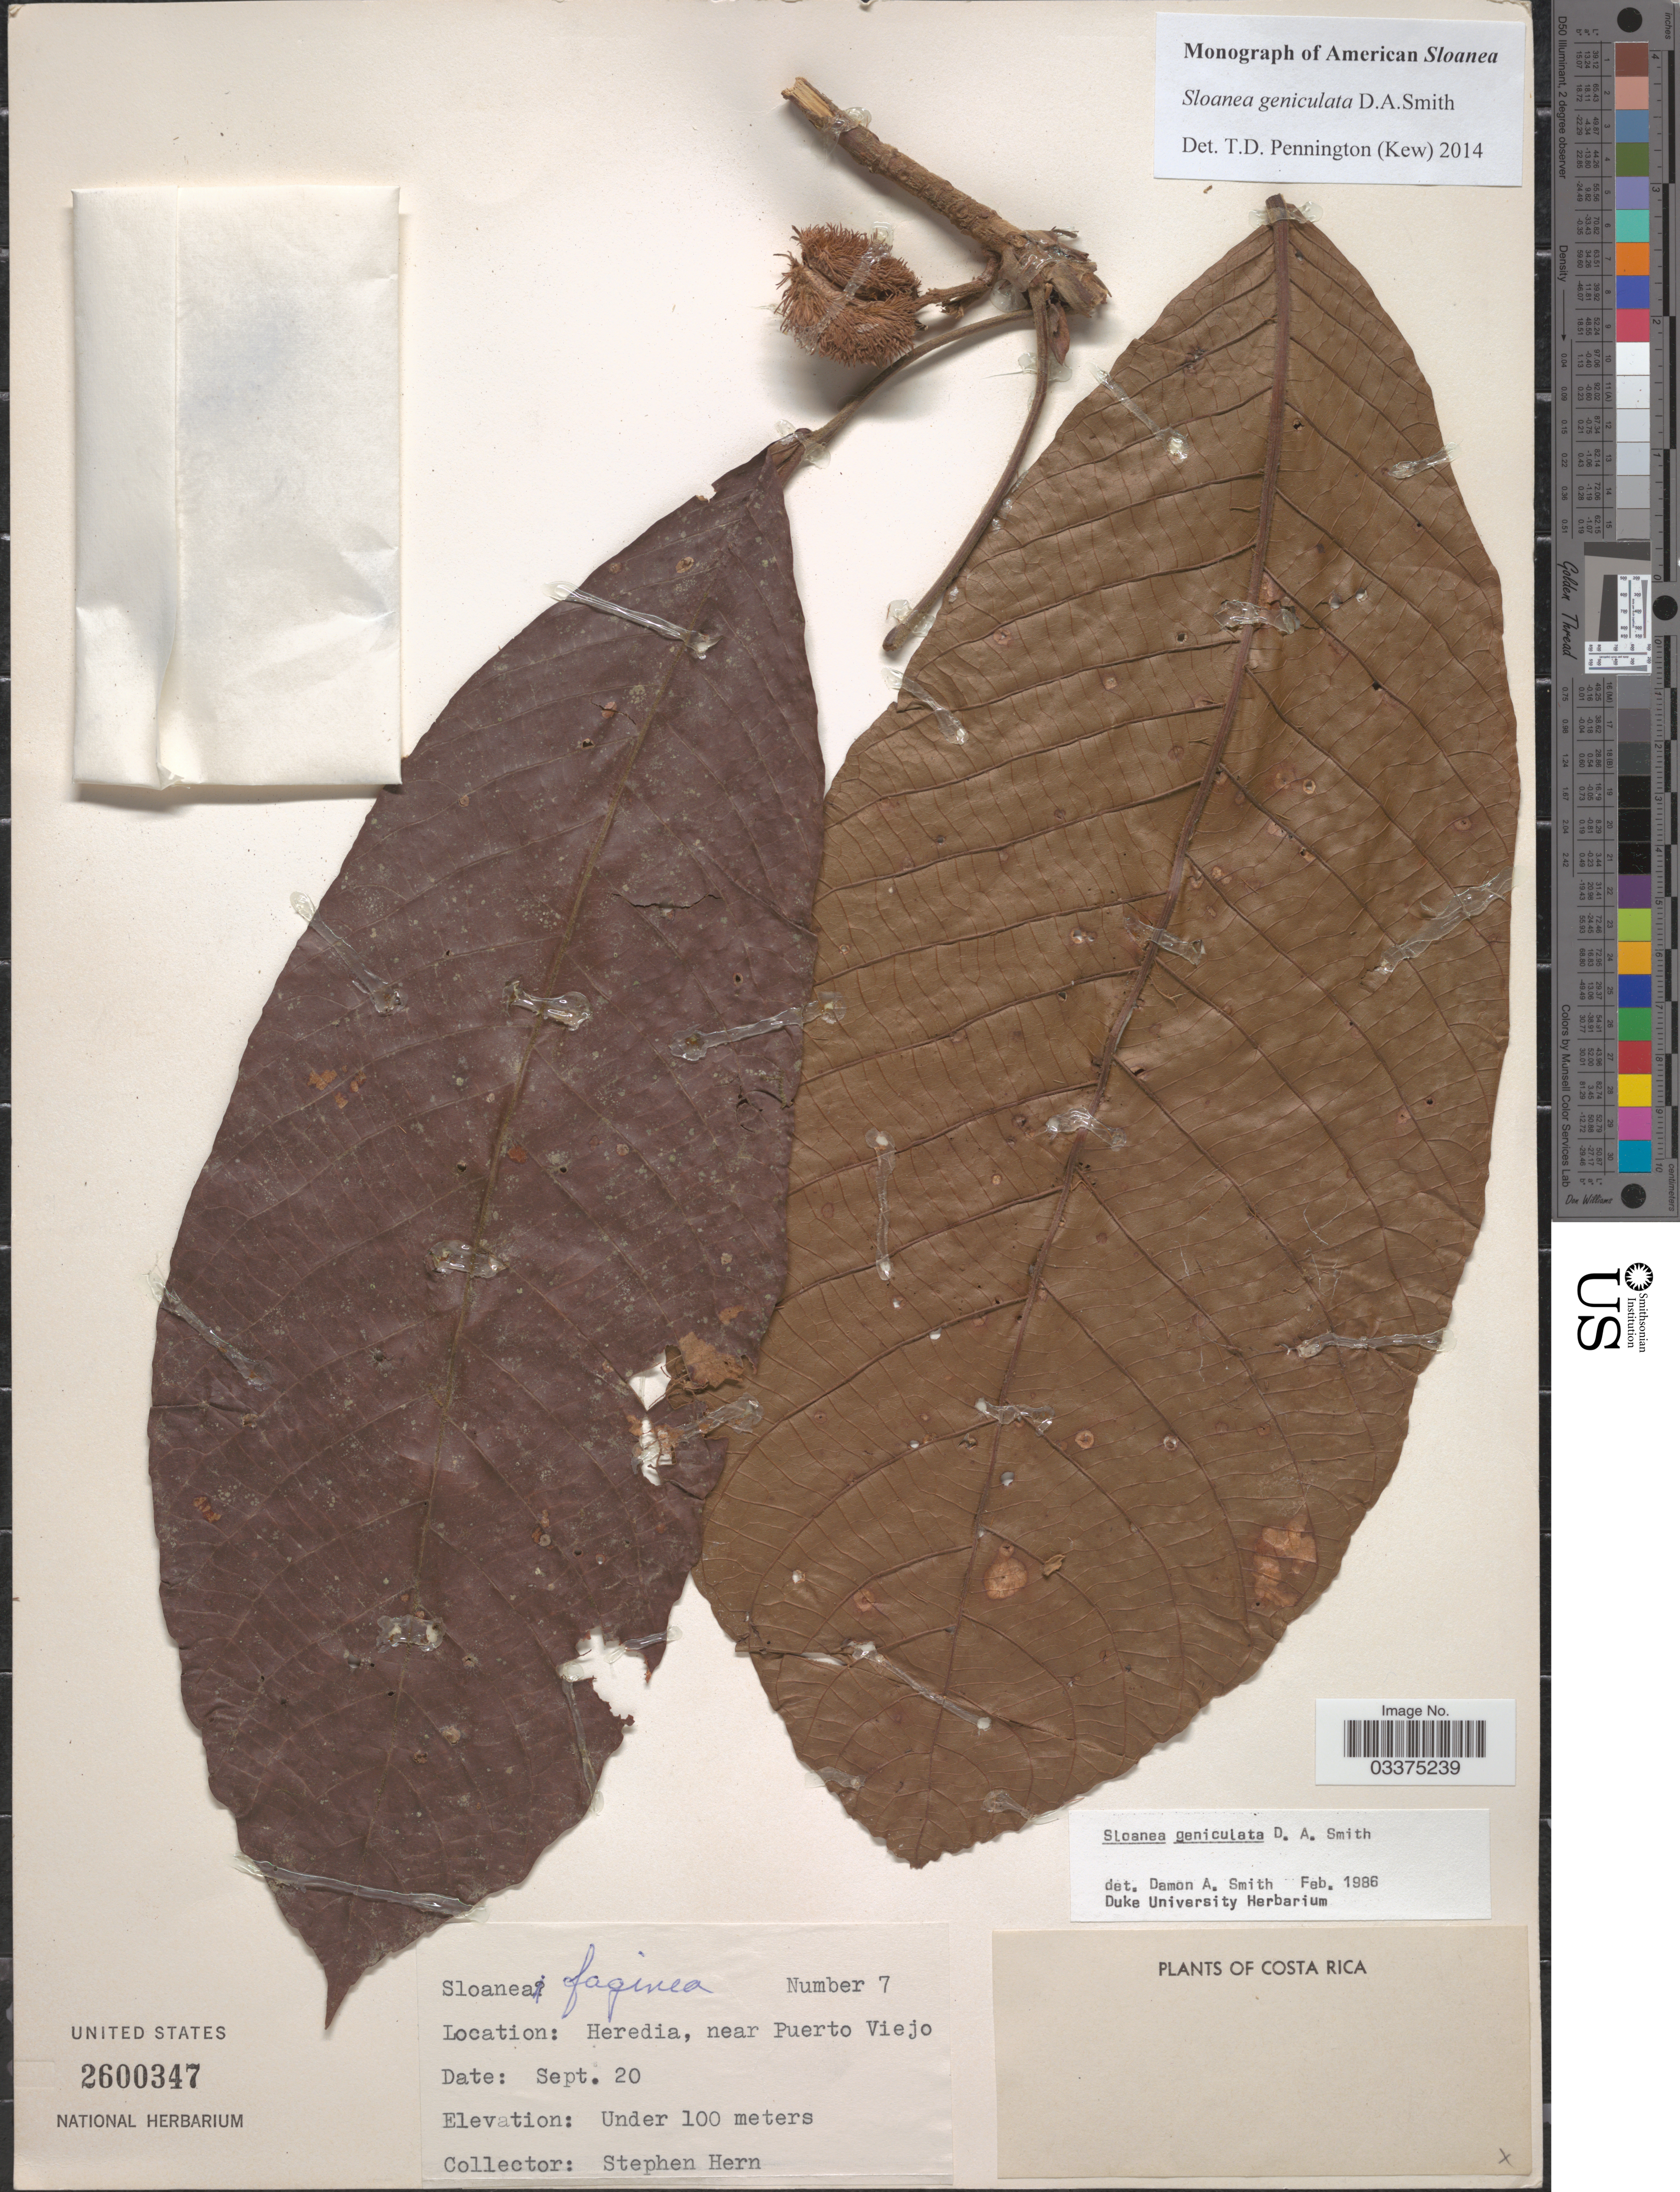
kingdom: Plantae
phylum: Tracheophyta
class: Magnoliopsida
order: Oxalidales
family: Elaeocarpaceae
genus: Sloanea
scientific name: Sloanea geniculata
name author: Dam. A. Sm.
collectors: S. Hern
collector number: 7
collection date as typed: Transcribed d/m/y: /9/20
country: Costa Rica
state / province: Heredia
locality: Near Puerto Viejo.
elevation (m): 100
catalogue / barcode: US 2600347